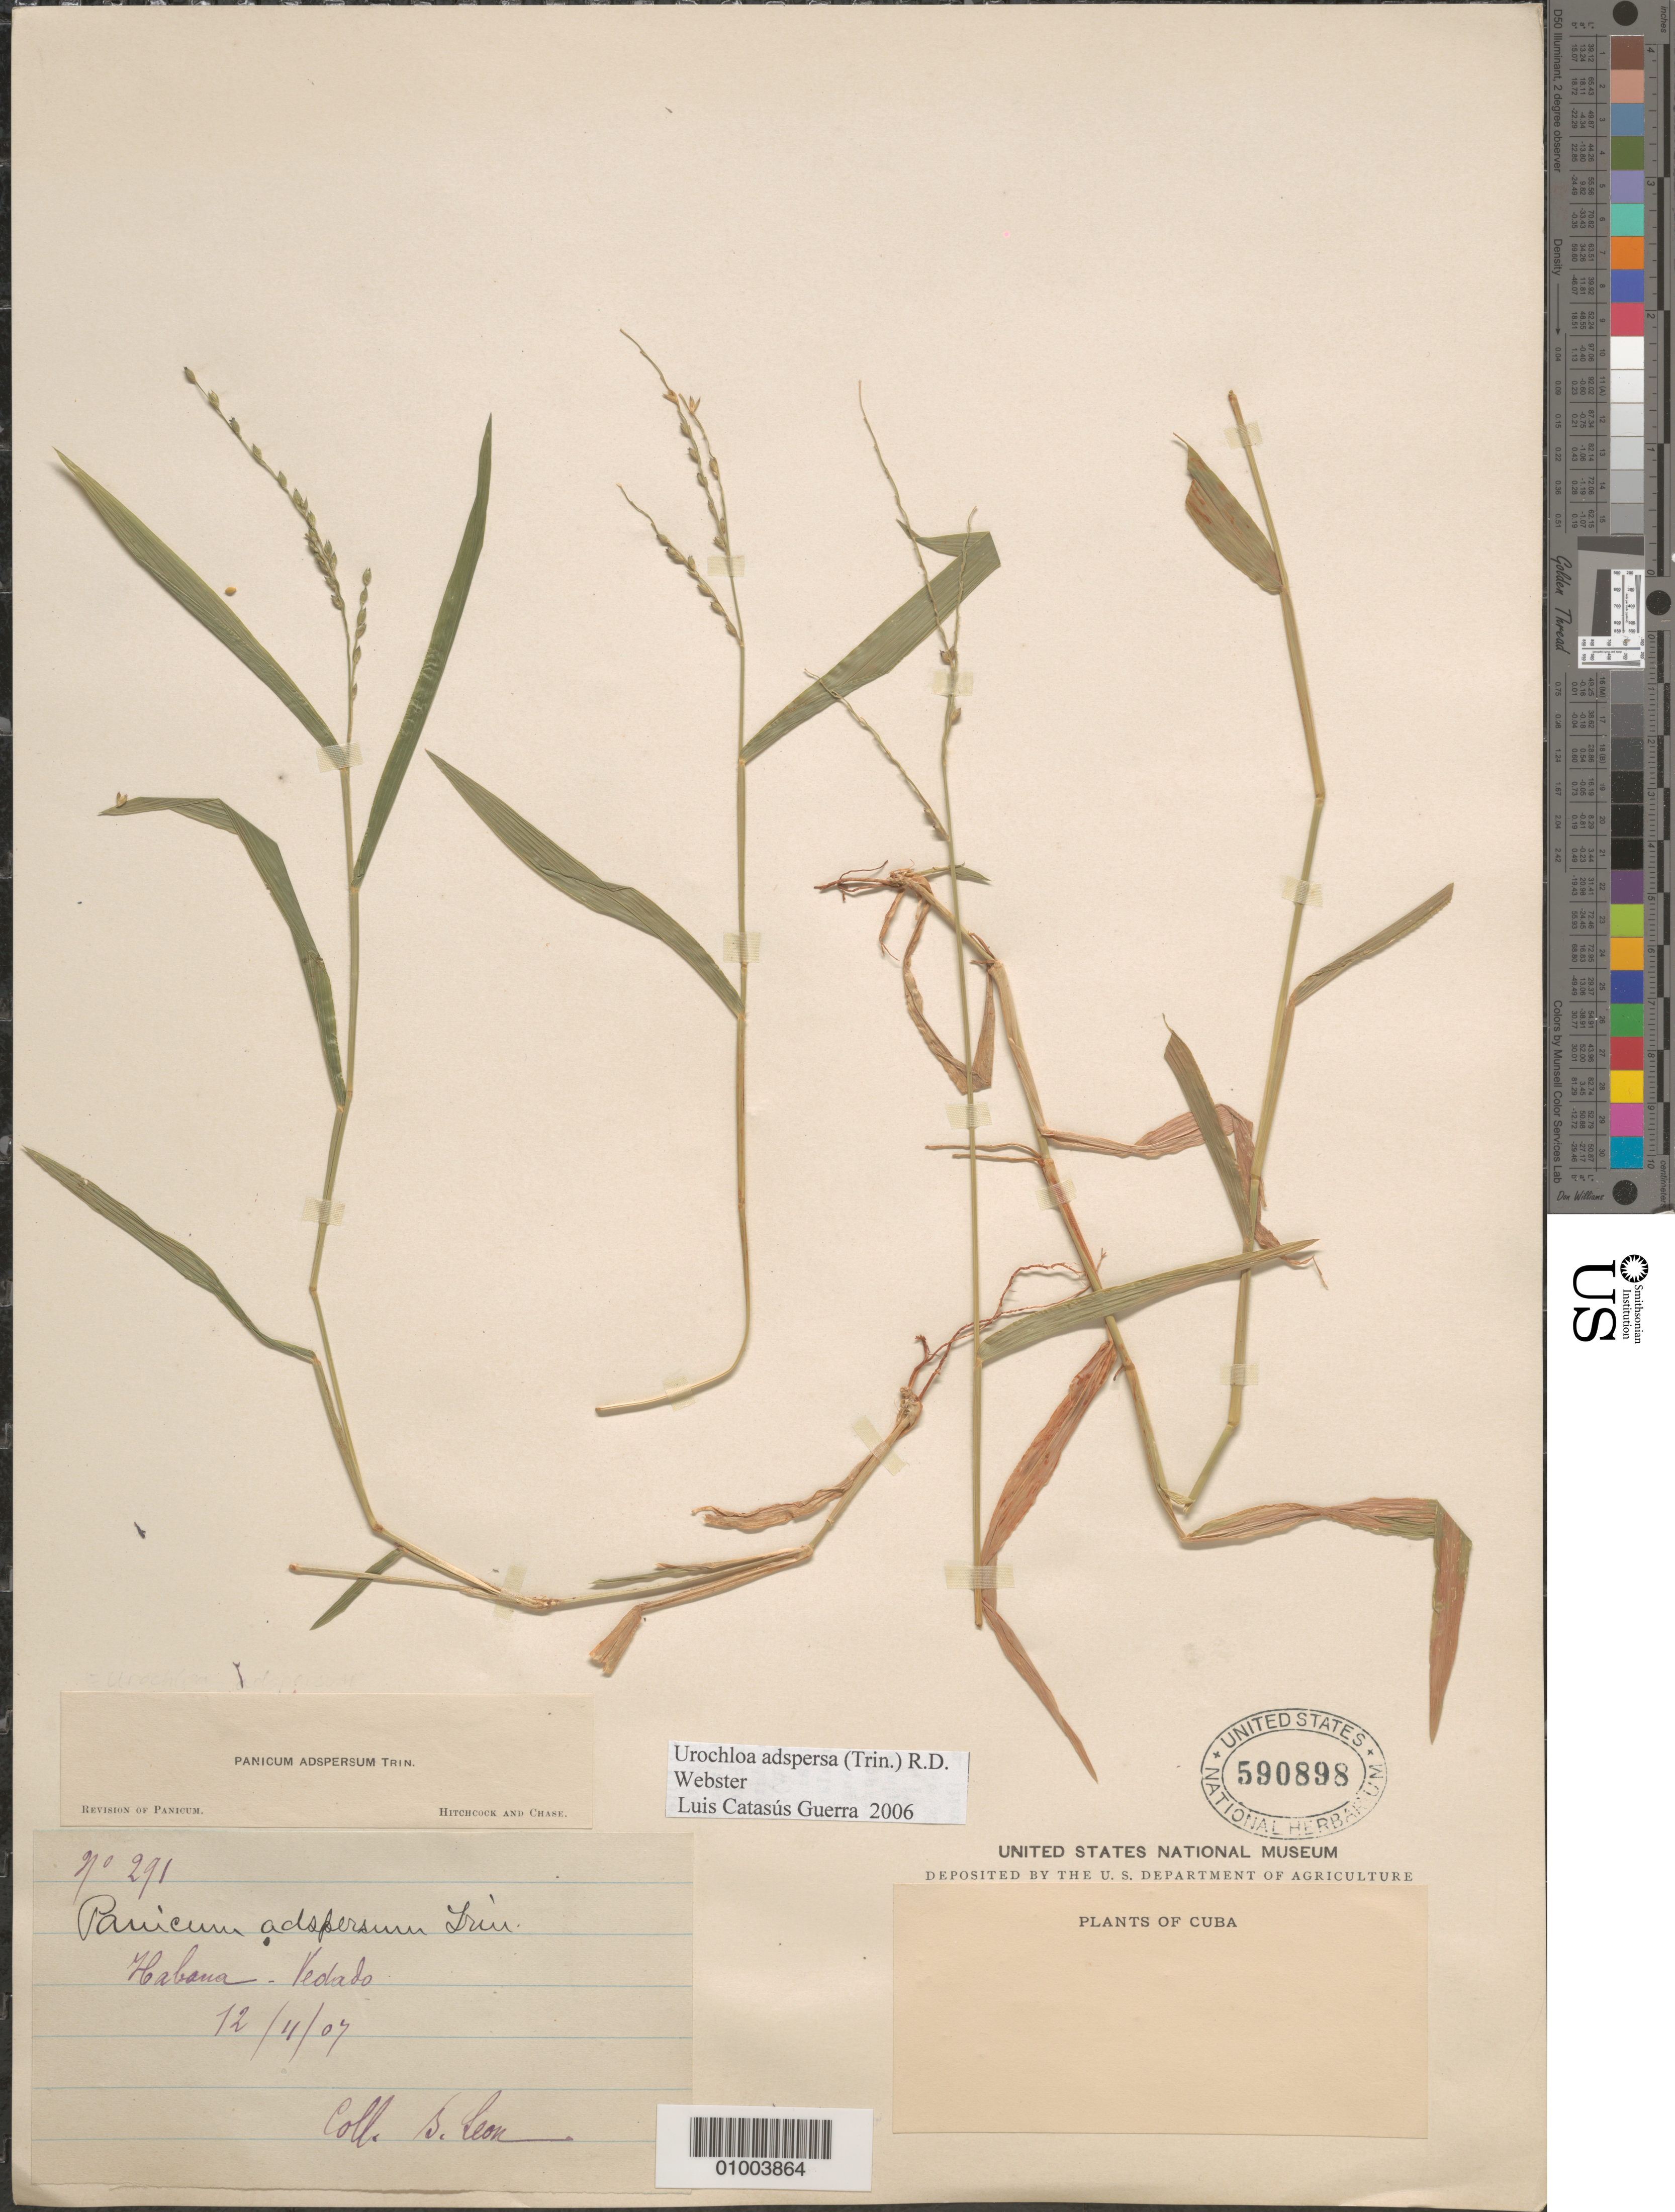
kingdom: Plantae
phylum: Tracheophyta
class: Liliopsida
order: Poales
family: Poaceae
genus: Urochloa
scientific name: Urochloa adspersa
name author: (Trin.) R.D. Webster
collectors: Bro. León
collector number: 291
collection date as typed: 12 Nov 1907 or 11 Dec 1907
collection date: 1907-11-12 or 1907-12-11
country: Cuba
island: Cuba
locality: Habana-Vedado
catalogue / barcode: US 590898